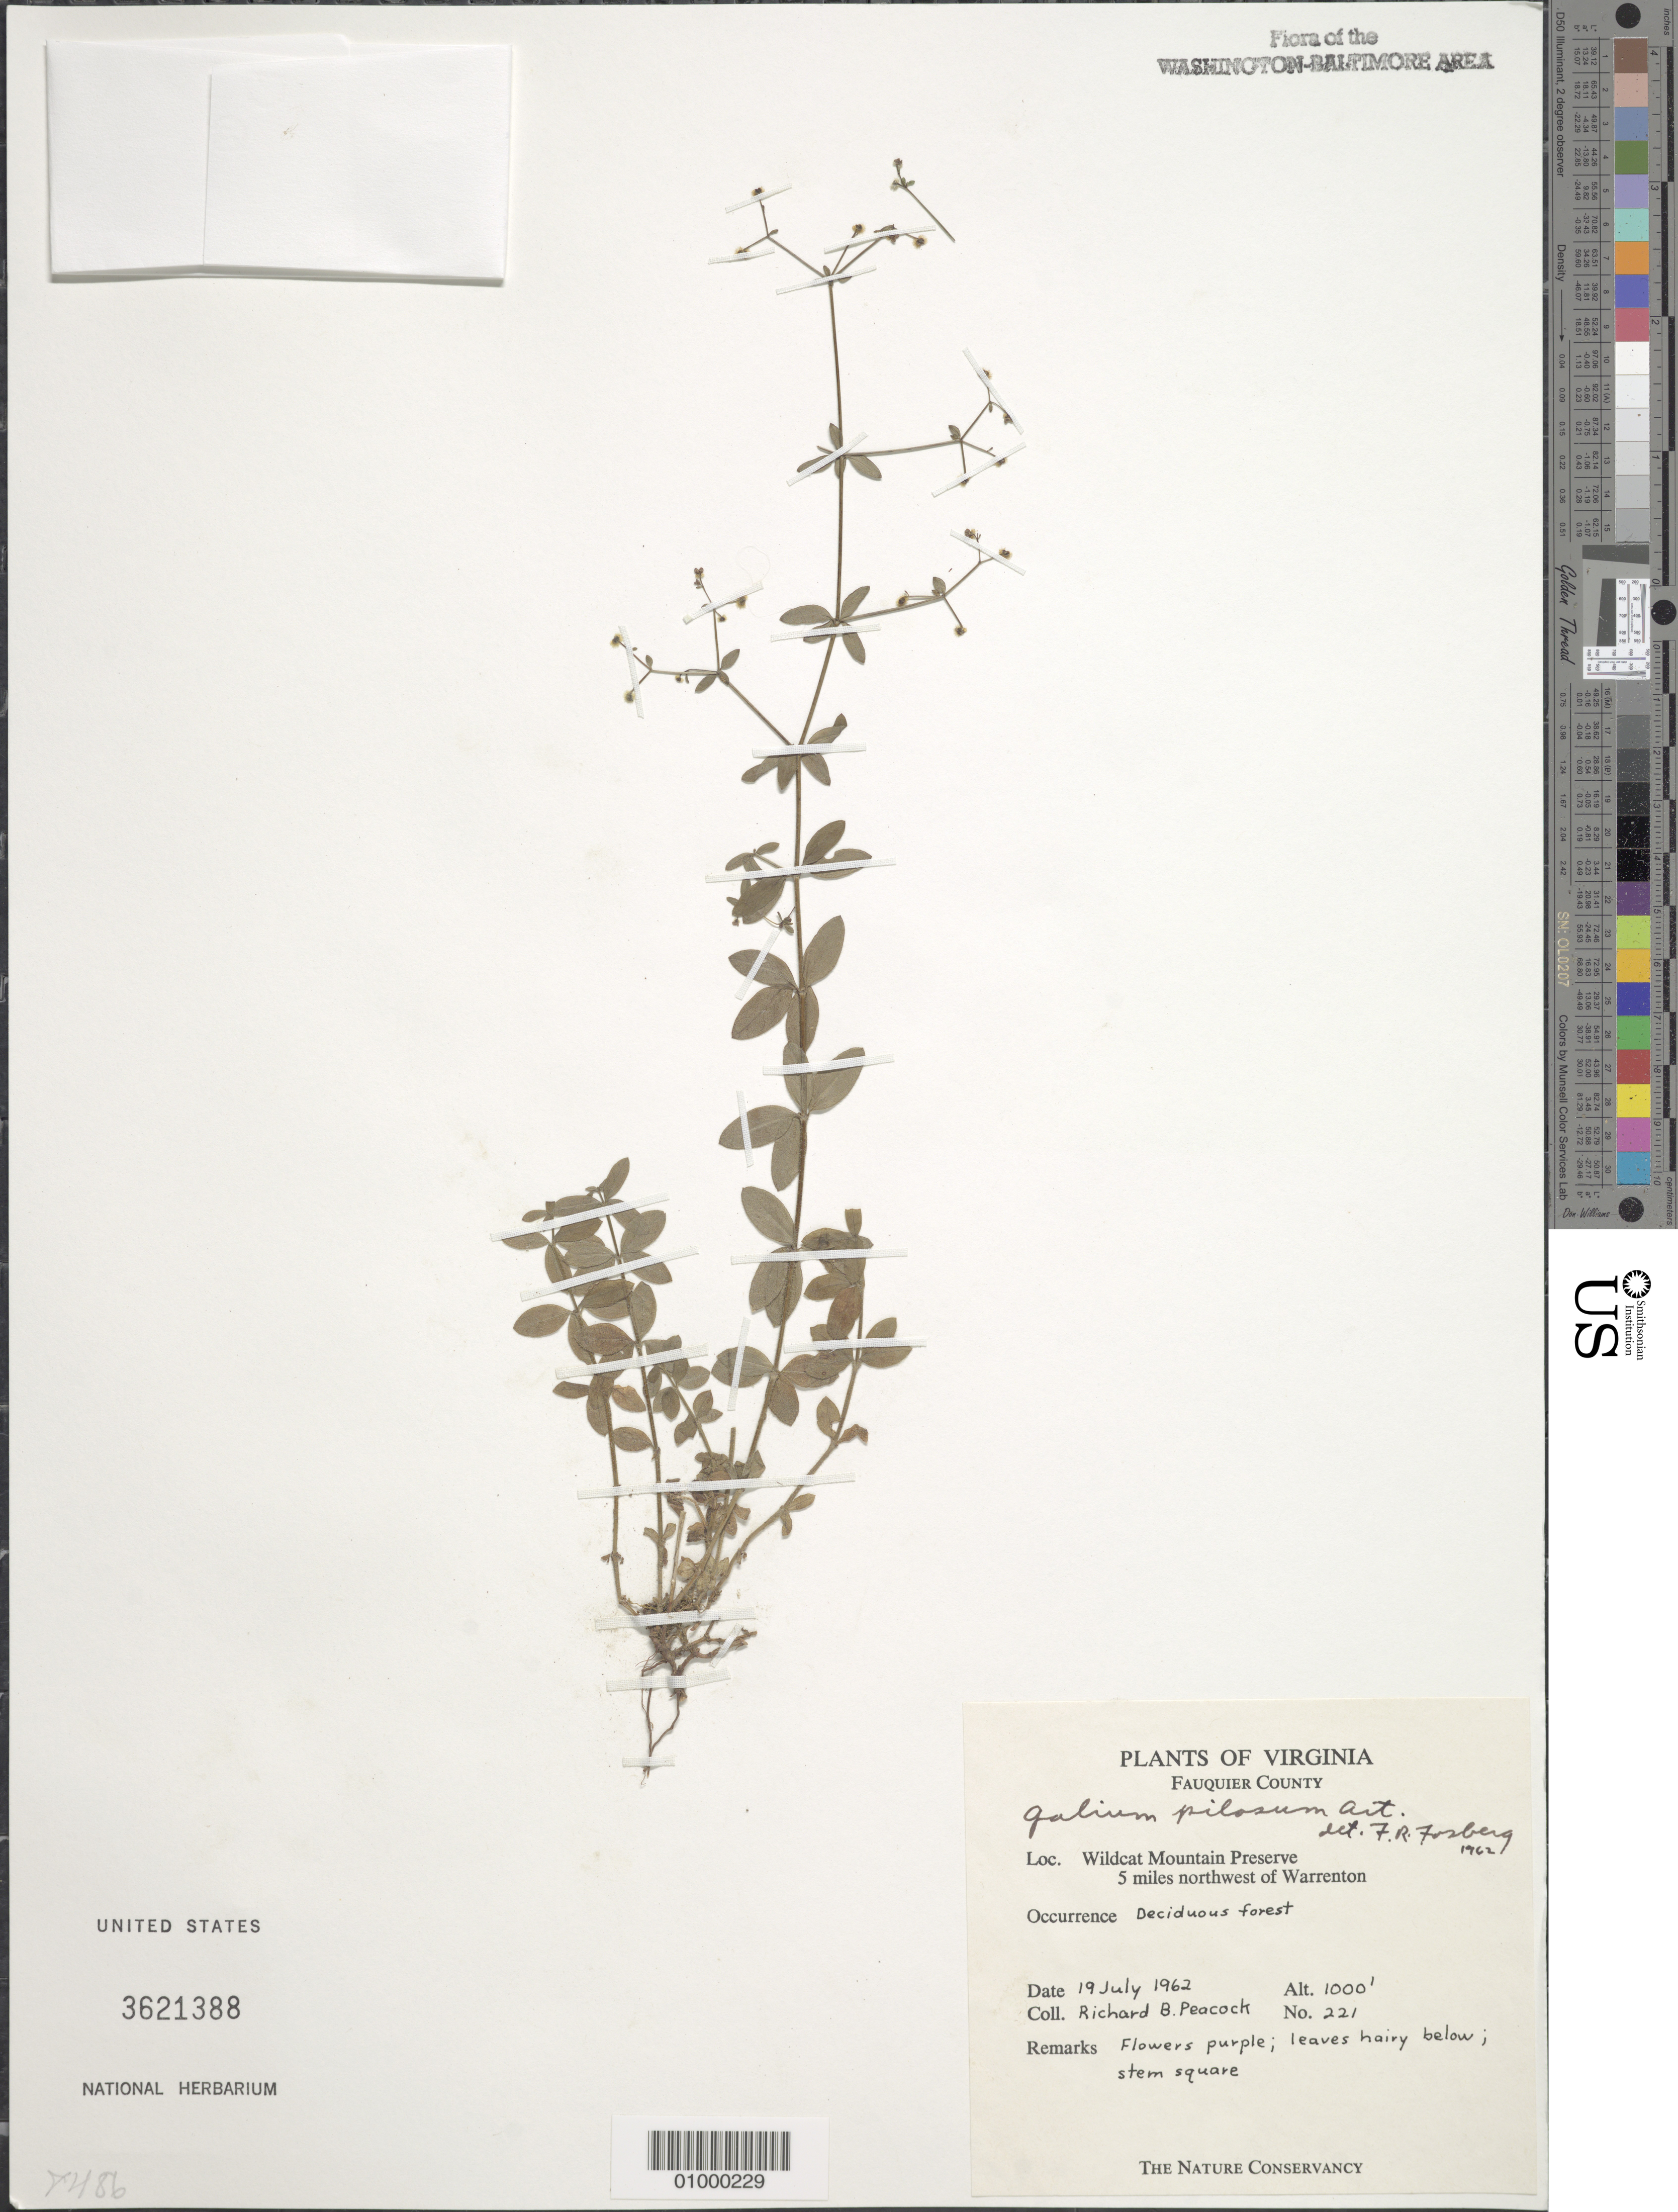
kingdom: Plantae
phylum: Tracheophyta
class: Magnoliopsida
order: Gentianales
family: Rubiaceae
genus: Galium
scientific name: Galium pilosum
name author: Aiton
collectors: R. Peacock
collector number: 221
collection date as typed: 21 Jul 1962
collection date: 1962-07-19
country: United States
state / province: Virginia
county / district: Fauquier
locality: Wildcat Mountain Preserve, 5 miles northwest of Warrenton.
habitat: deciduous forest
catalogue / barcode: US 3621388